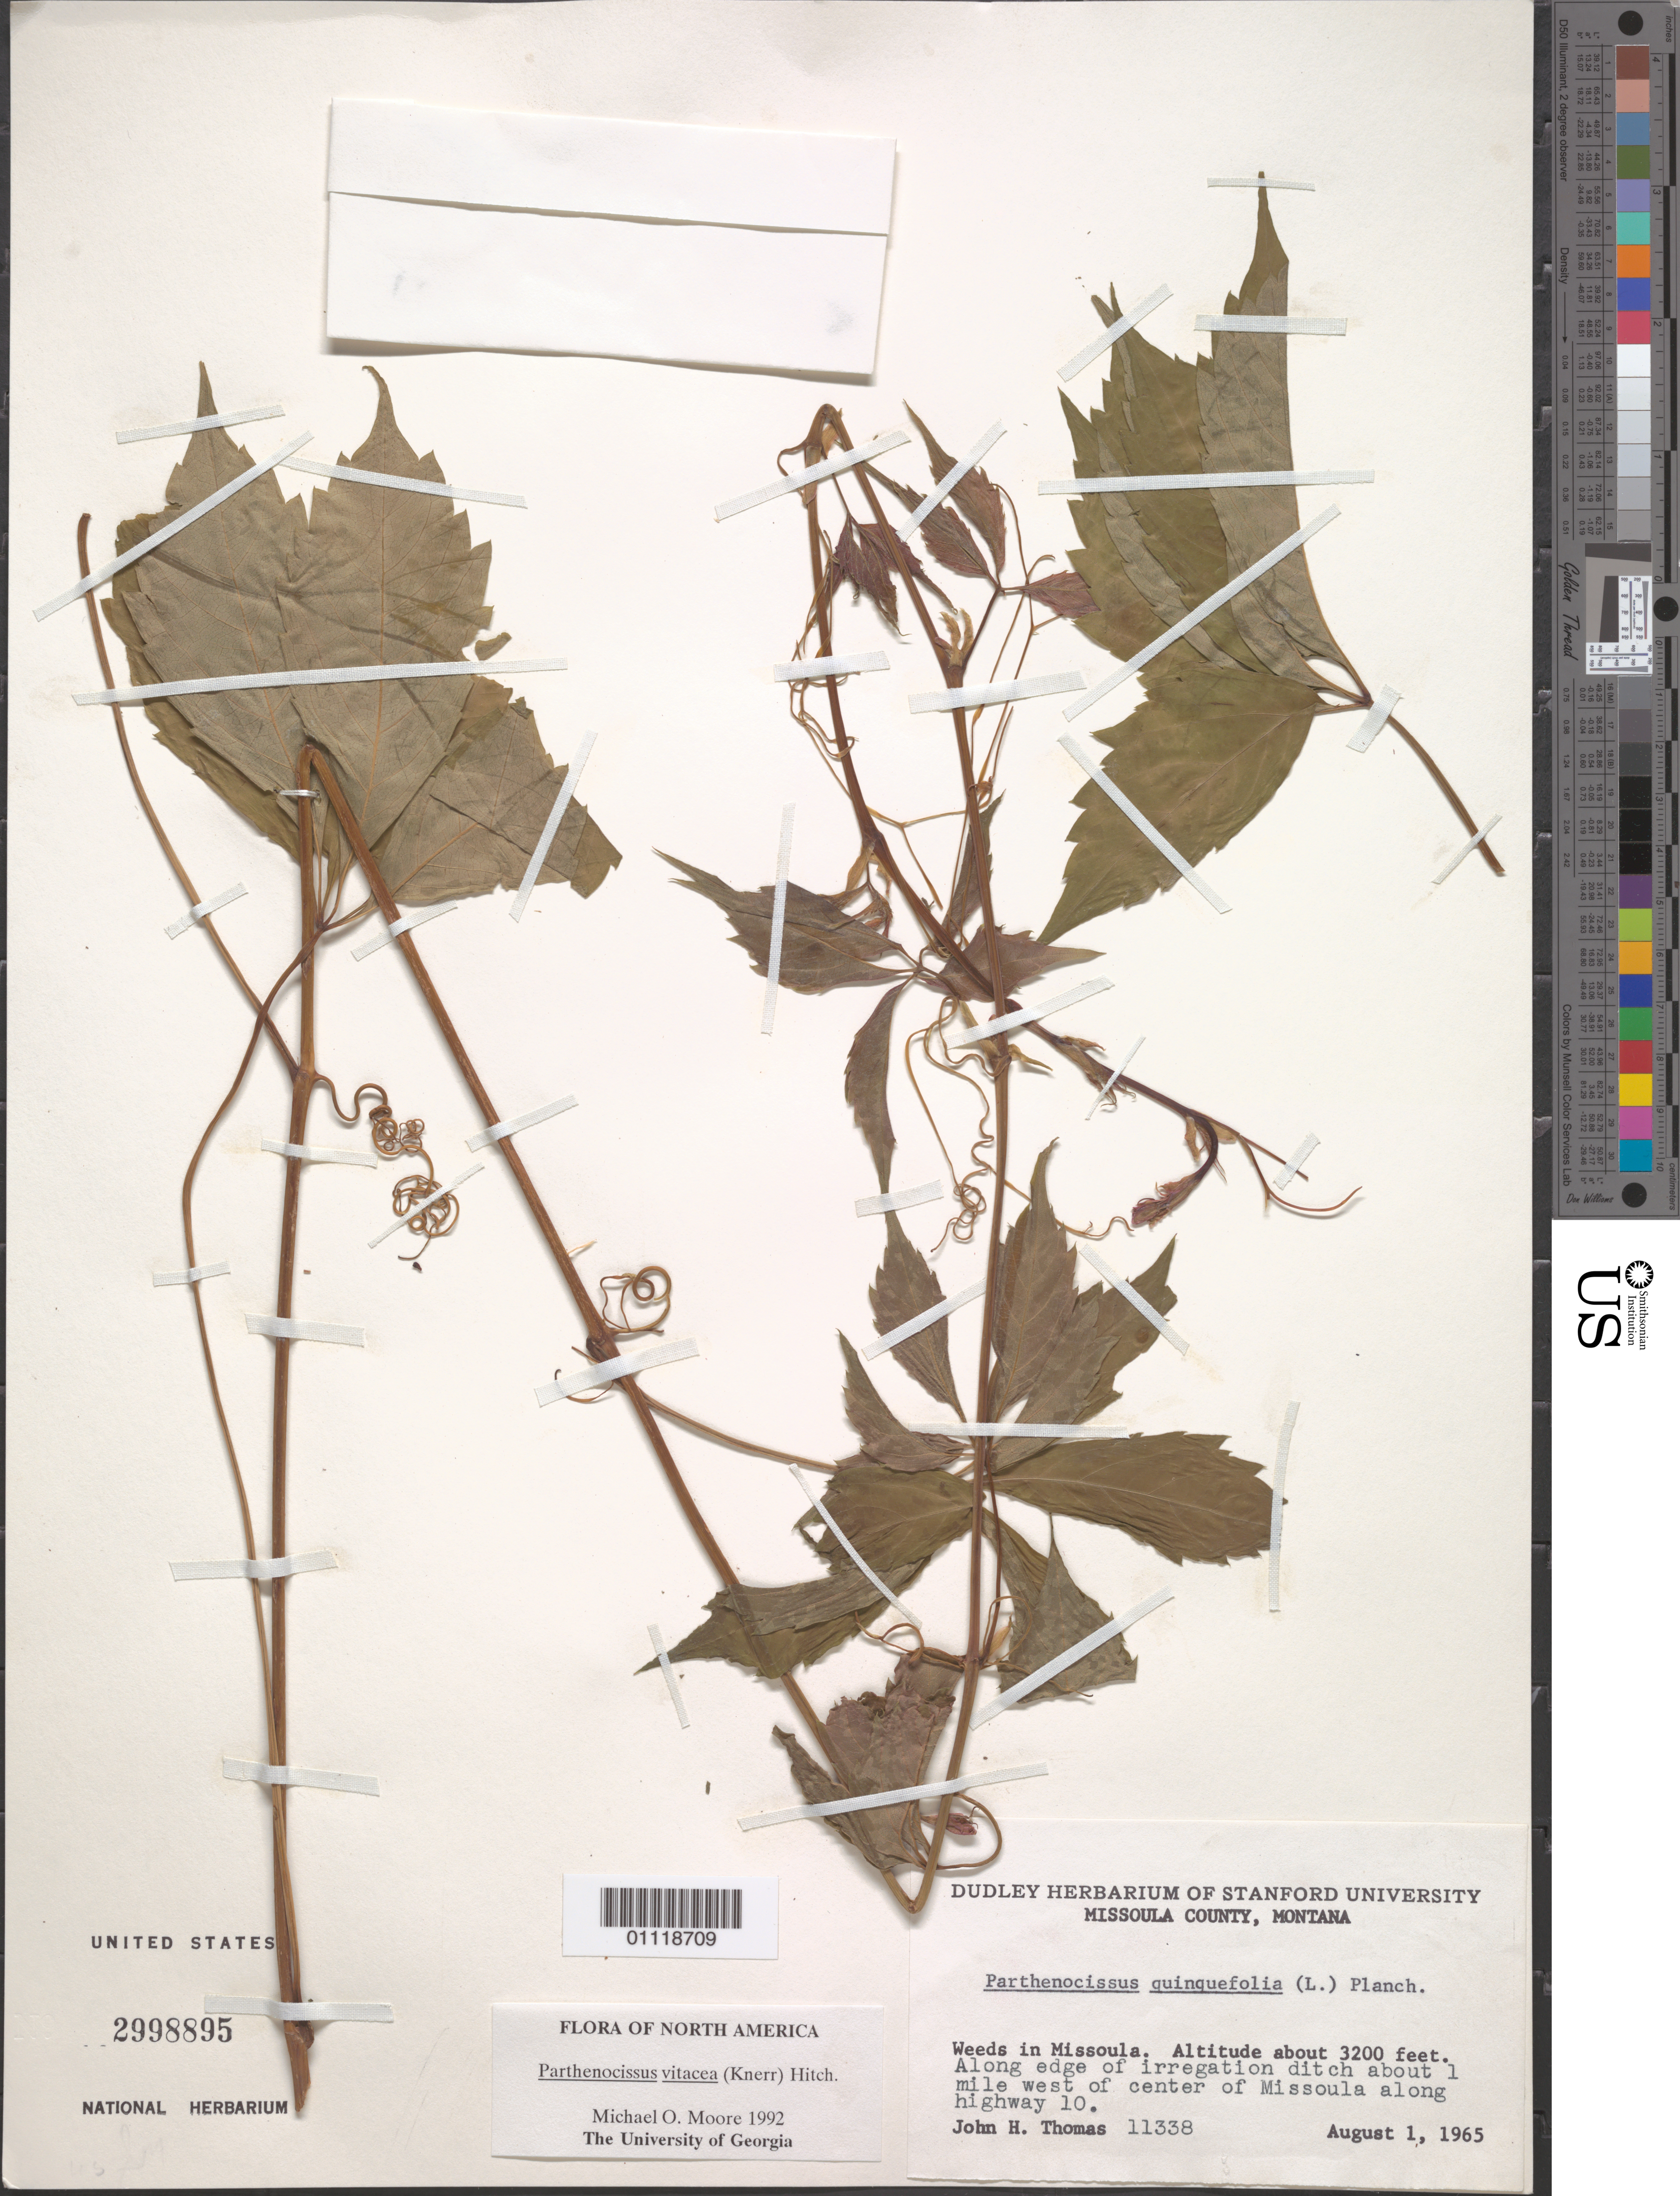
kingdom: Plantae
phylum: Tracheophyta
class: Magnoliopsida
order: Vitales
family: Vitaceae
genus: Parthenocissus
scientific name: Parthenocissus vitacea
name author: (Knerr) Hitchc.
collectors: J. H. Thomas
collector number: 11338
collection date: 1965-08-01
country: United States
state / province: Montana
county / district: Missoula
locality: Weeds. About 1 mi W of center of Missoula along Hwy 10.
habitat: Along edge of irregation ditch.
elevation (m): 975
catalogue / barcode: US 2998895